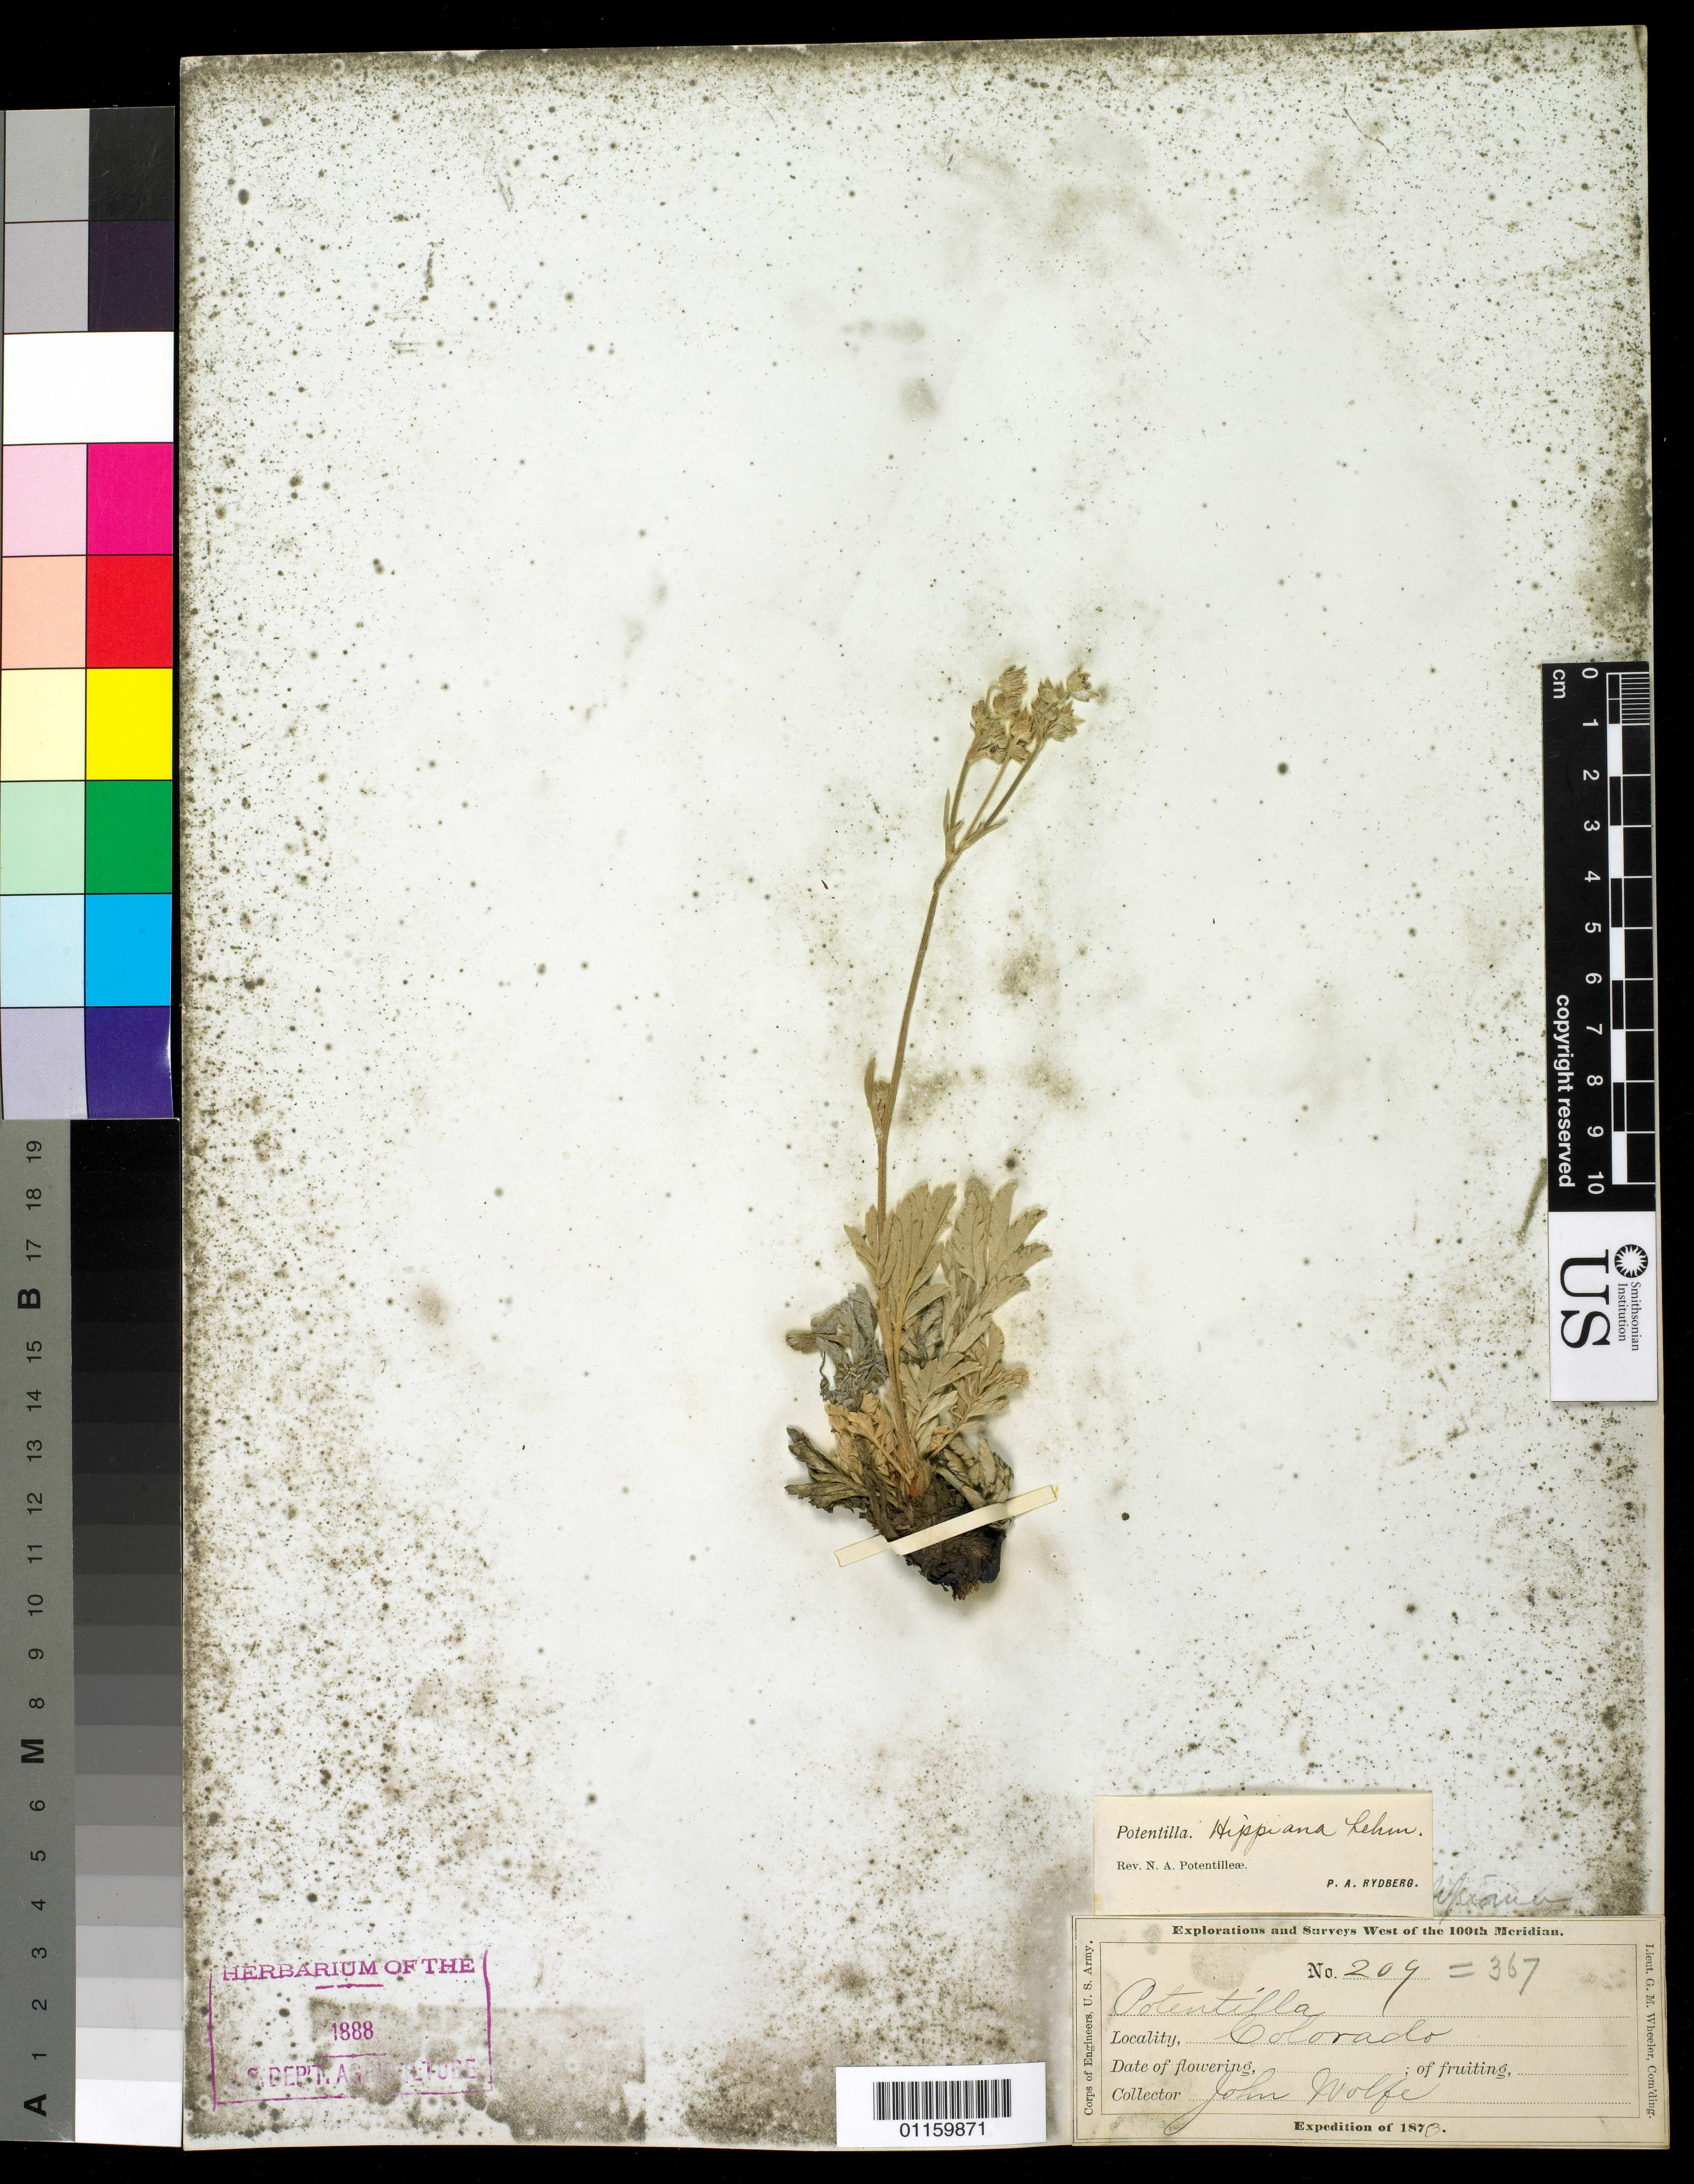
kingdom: Plantae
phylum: Tracheophyta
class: Magnoliopsida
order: Rosales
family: Rosaceae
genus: Potentilla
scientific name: Potentilla hippiana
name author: Lehm.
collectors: J. Wolf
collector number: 209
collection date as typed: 1873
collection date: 1873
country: United States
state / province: Colorado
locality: North Pap.